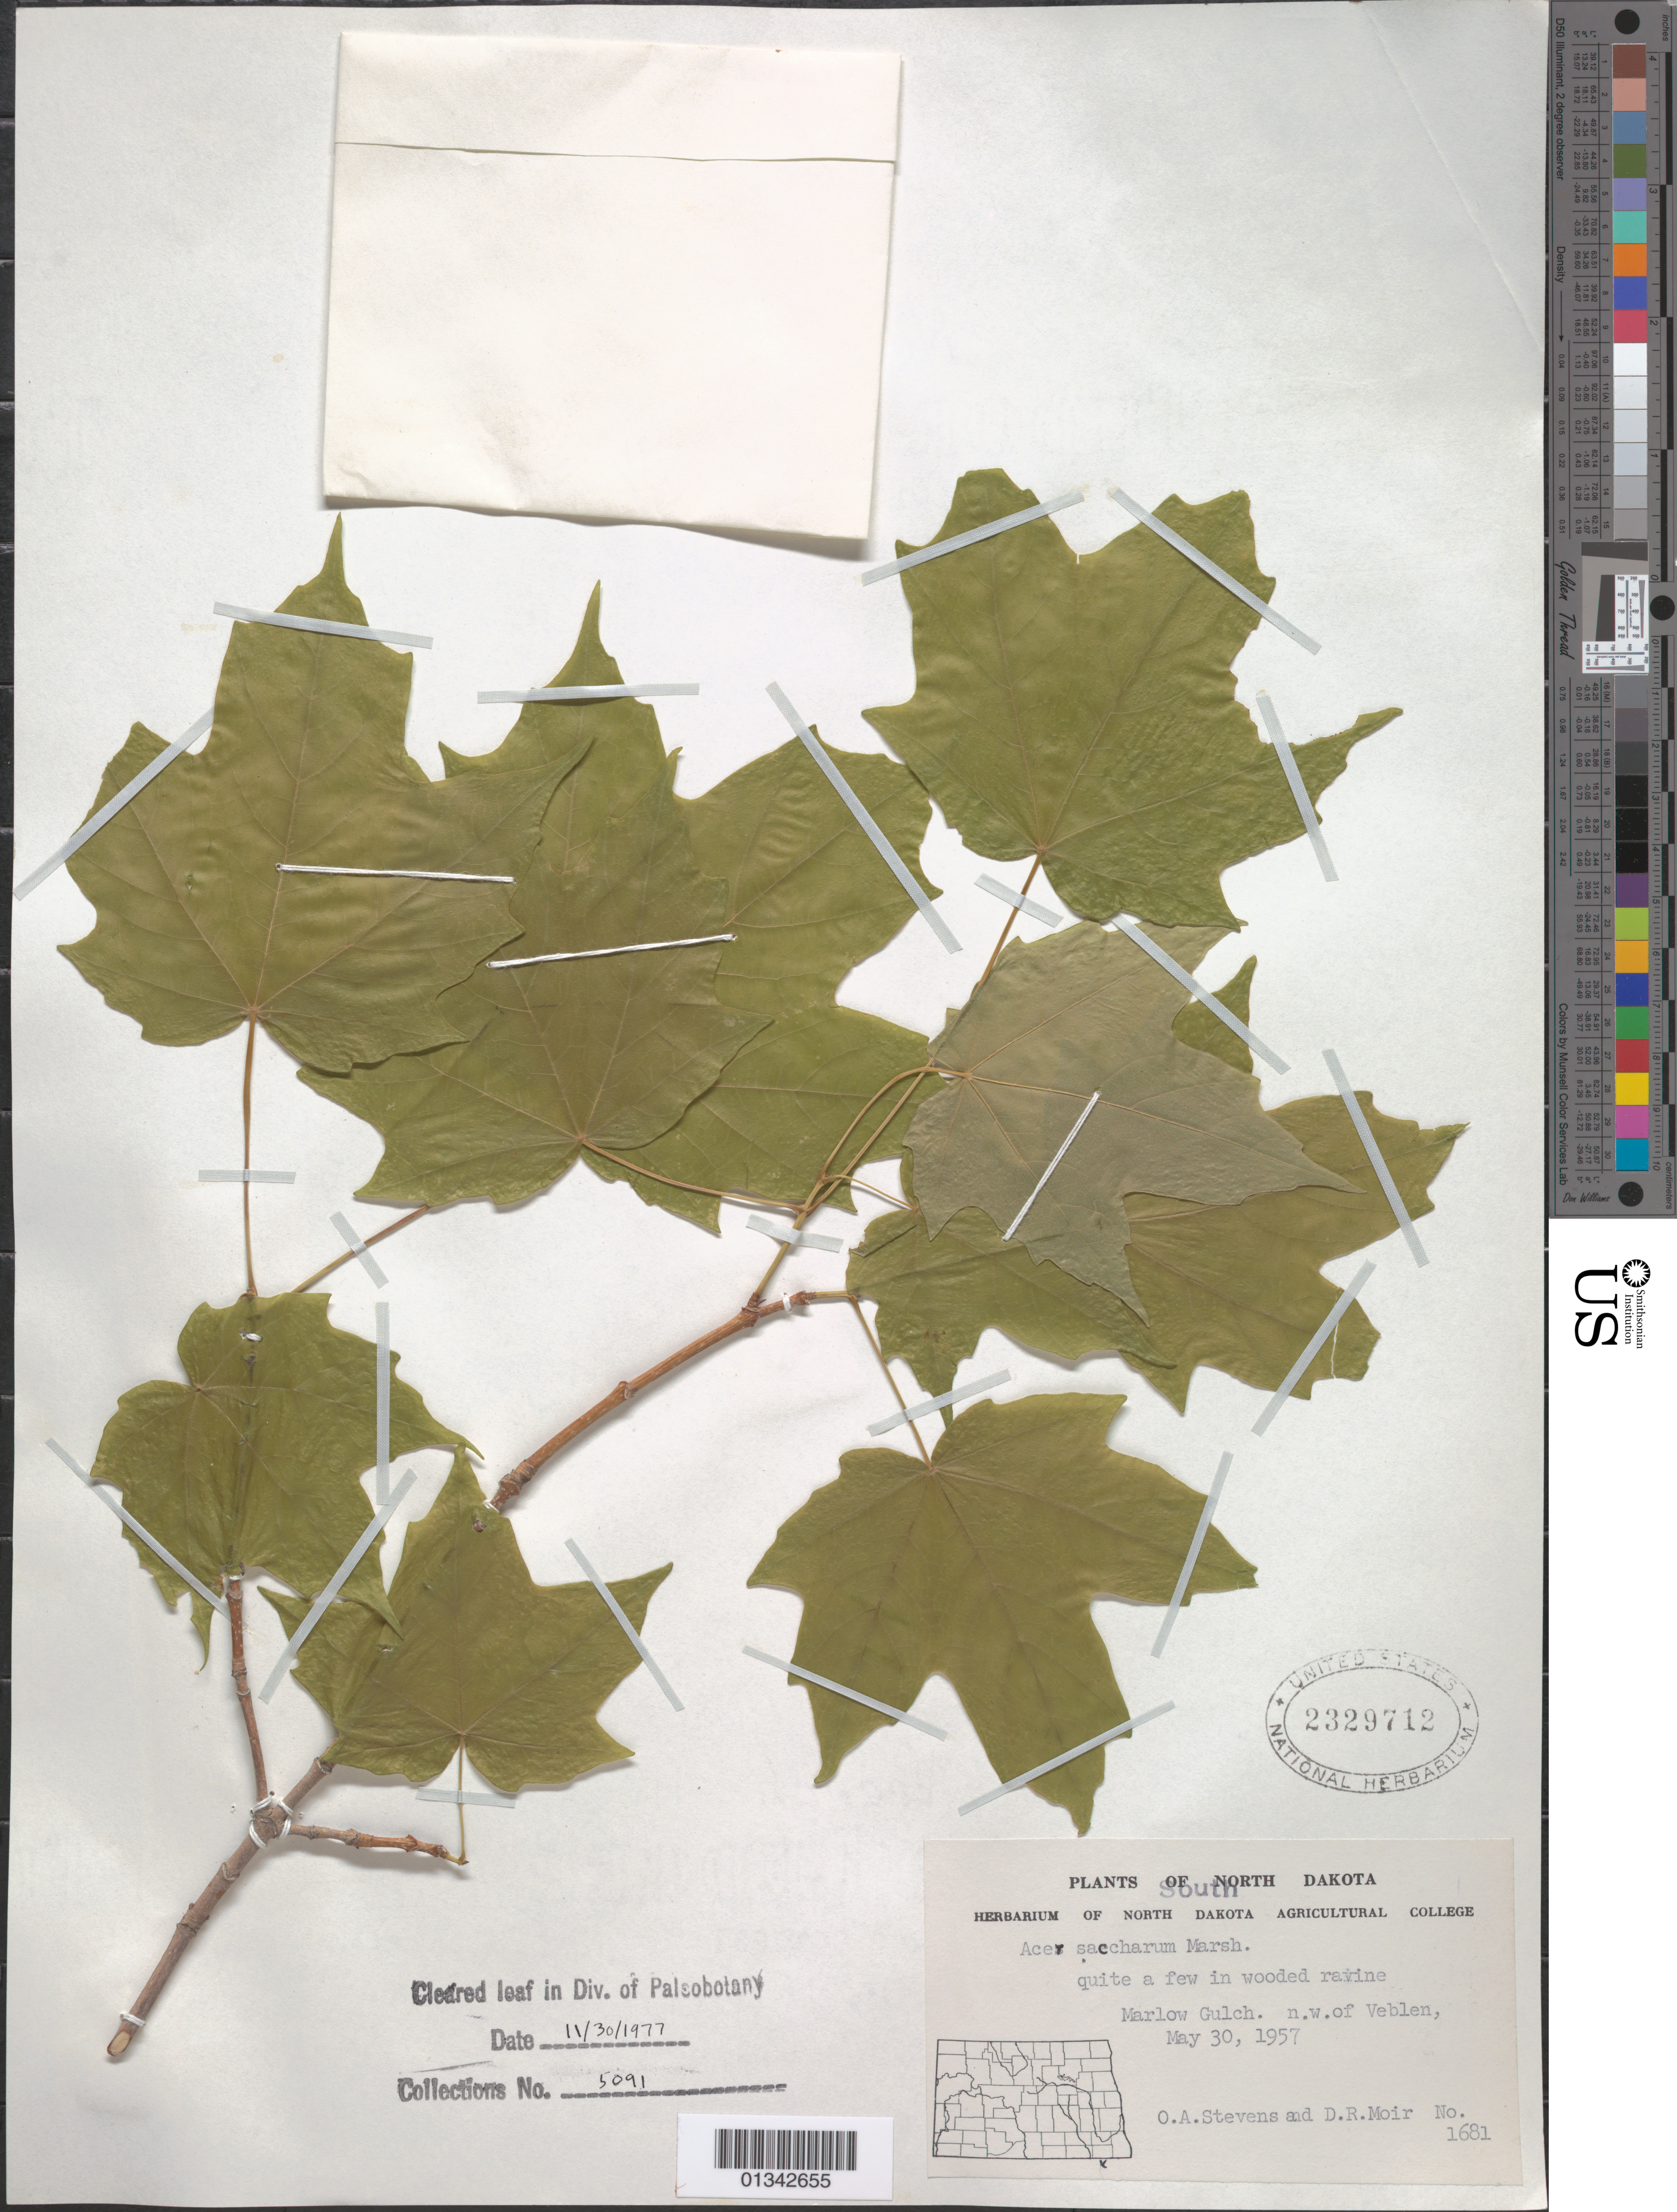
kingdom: Plantae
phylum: Tracheophyta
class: Magnoliopsida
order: Sapindales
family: Sapindaceae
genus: Acer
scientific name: Acer saccharum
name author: Marshall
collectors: O. A. Stevens & D. Moir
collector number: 1681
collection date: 1957-05-30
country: United States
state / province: South Dakota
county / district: Marshall County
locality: Marlow Gulch, NW of Veblen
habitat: Quite a few in wooded ravine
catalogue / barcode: US 2329712